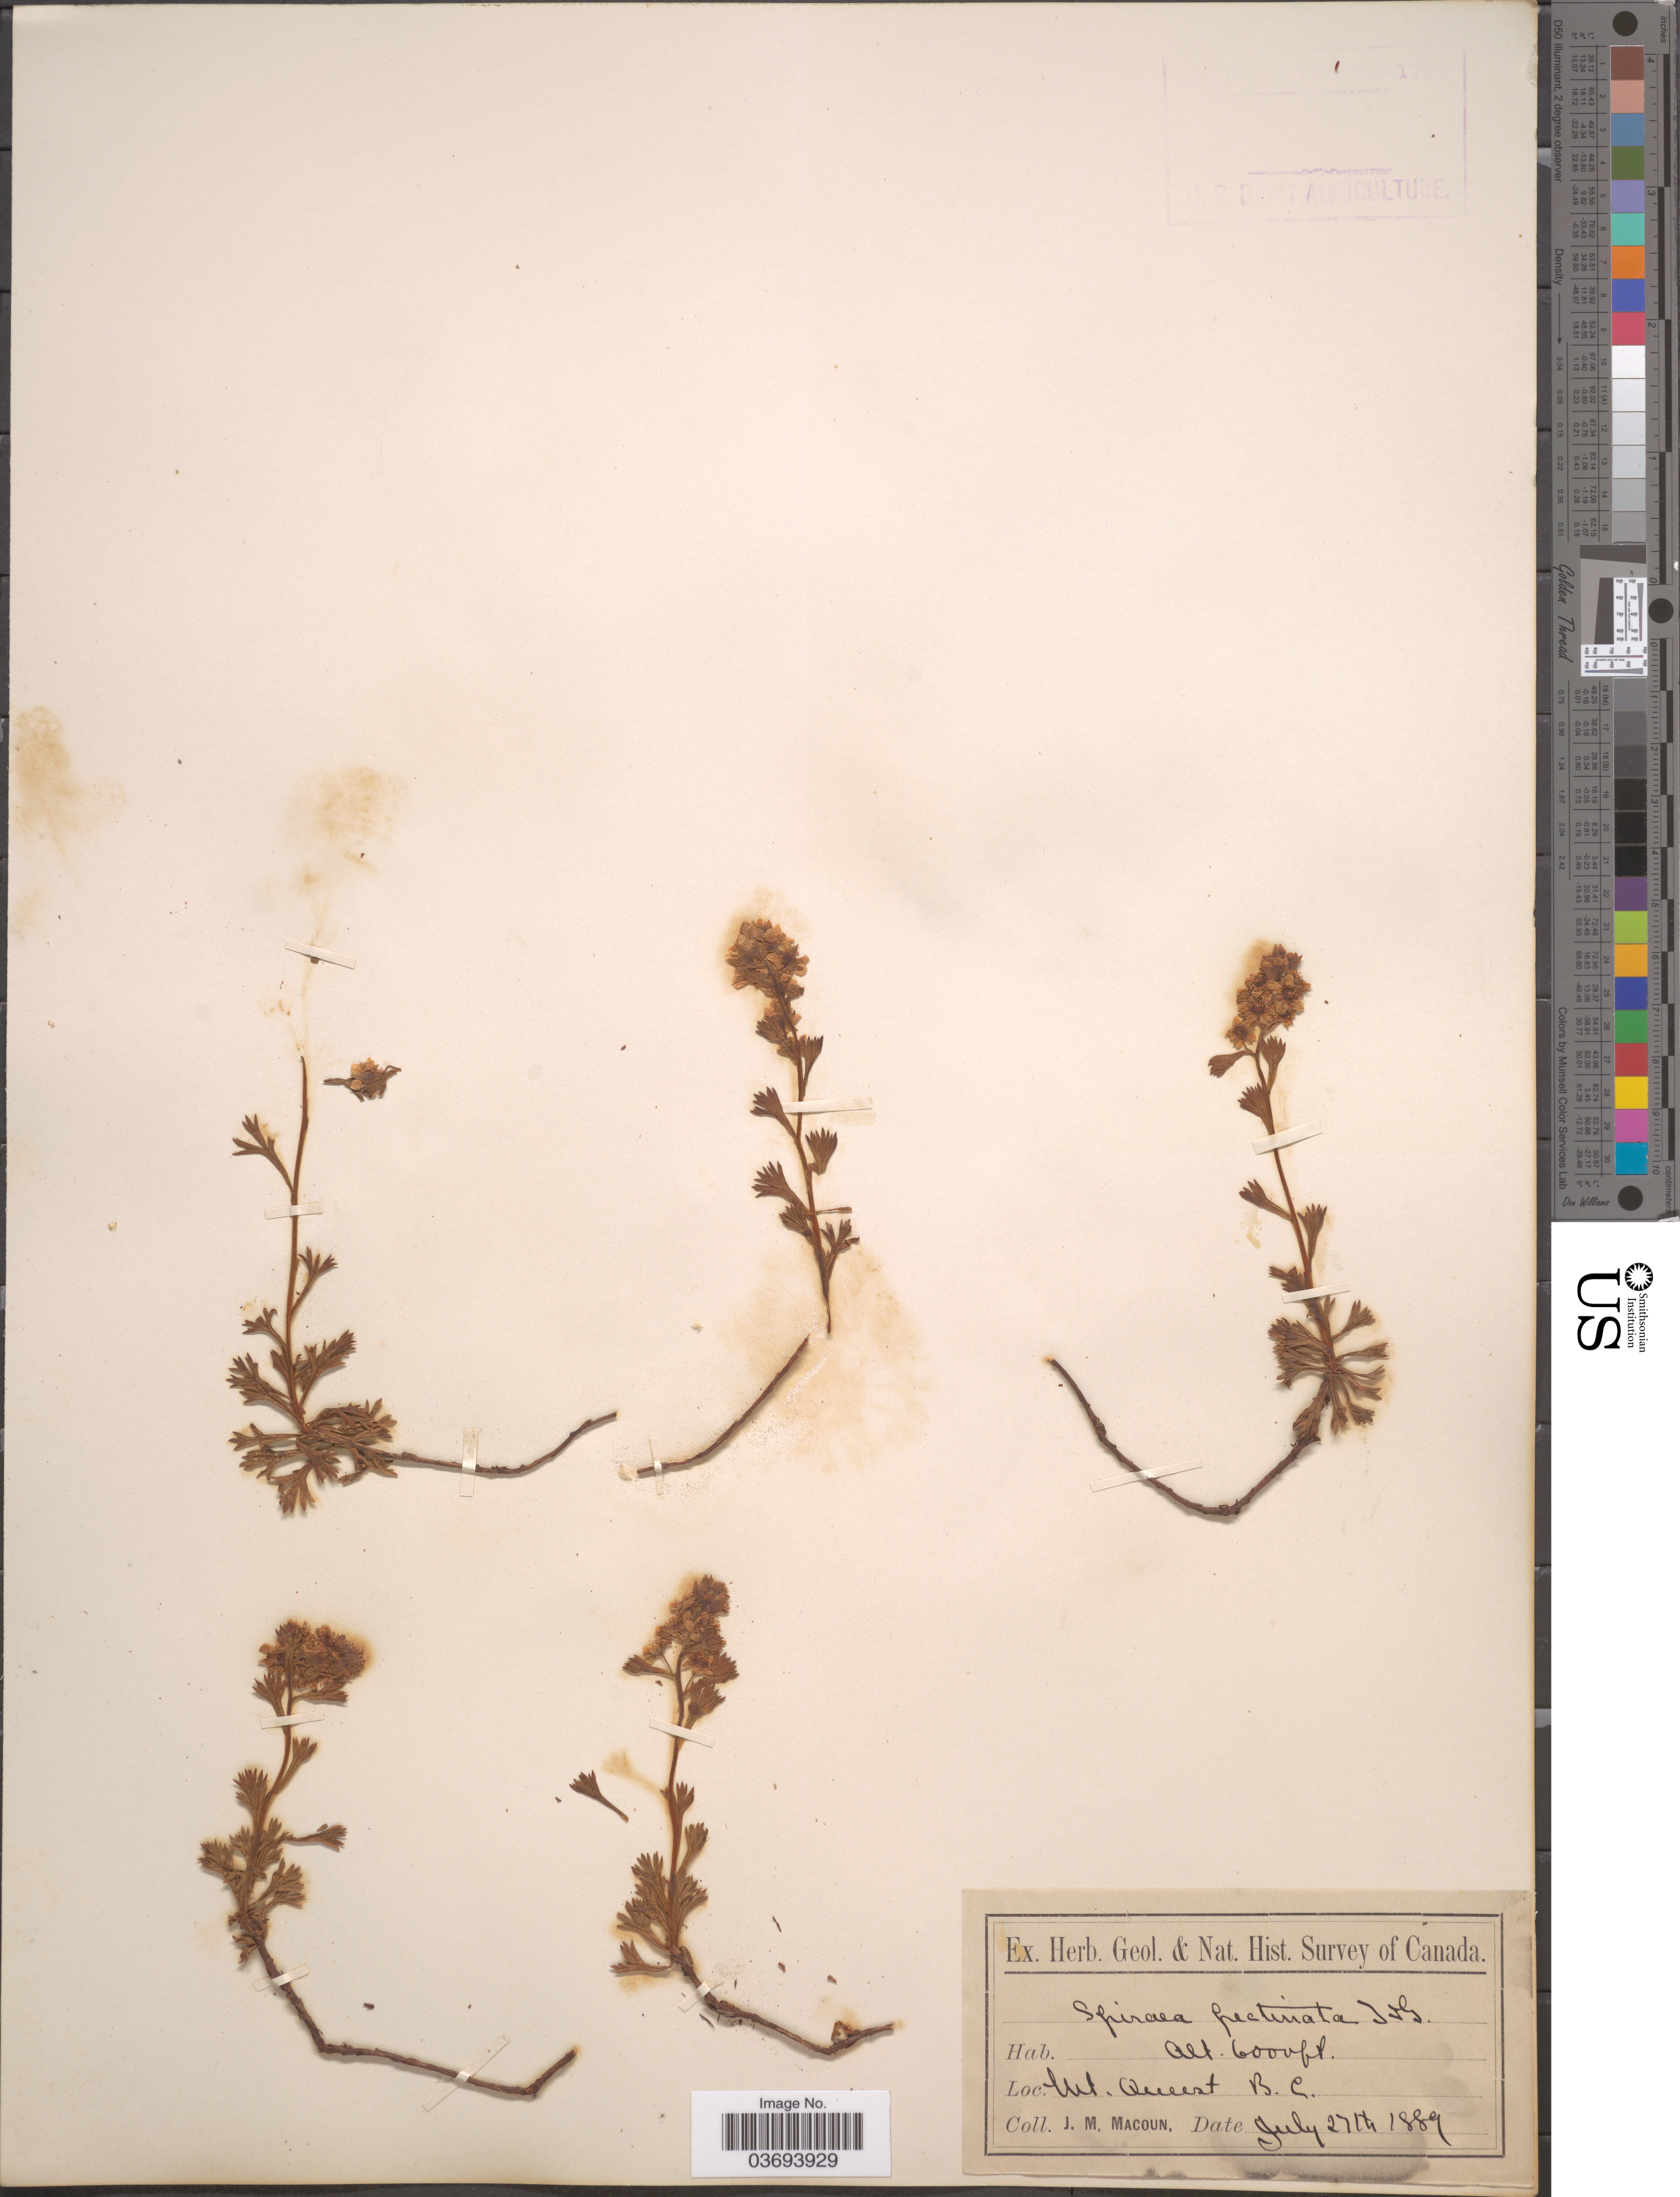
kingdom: Plantae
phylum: Tracheophyta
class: Magnoliopsida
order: Rosales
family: Rosaceae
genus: Luetkea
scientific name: Luetkea pectinata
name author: (Pursh) Kuntze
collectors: J. M. Macoun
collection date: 1889-07-27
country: Canada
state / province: British Columbia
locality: Mt. Queest.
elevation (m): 1829